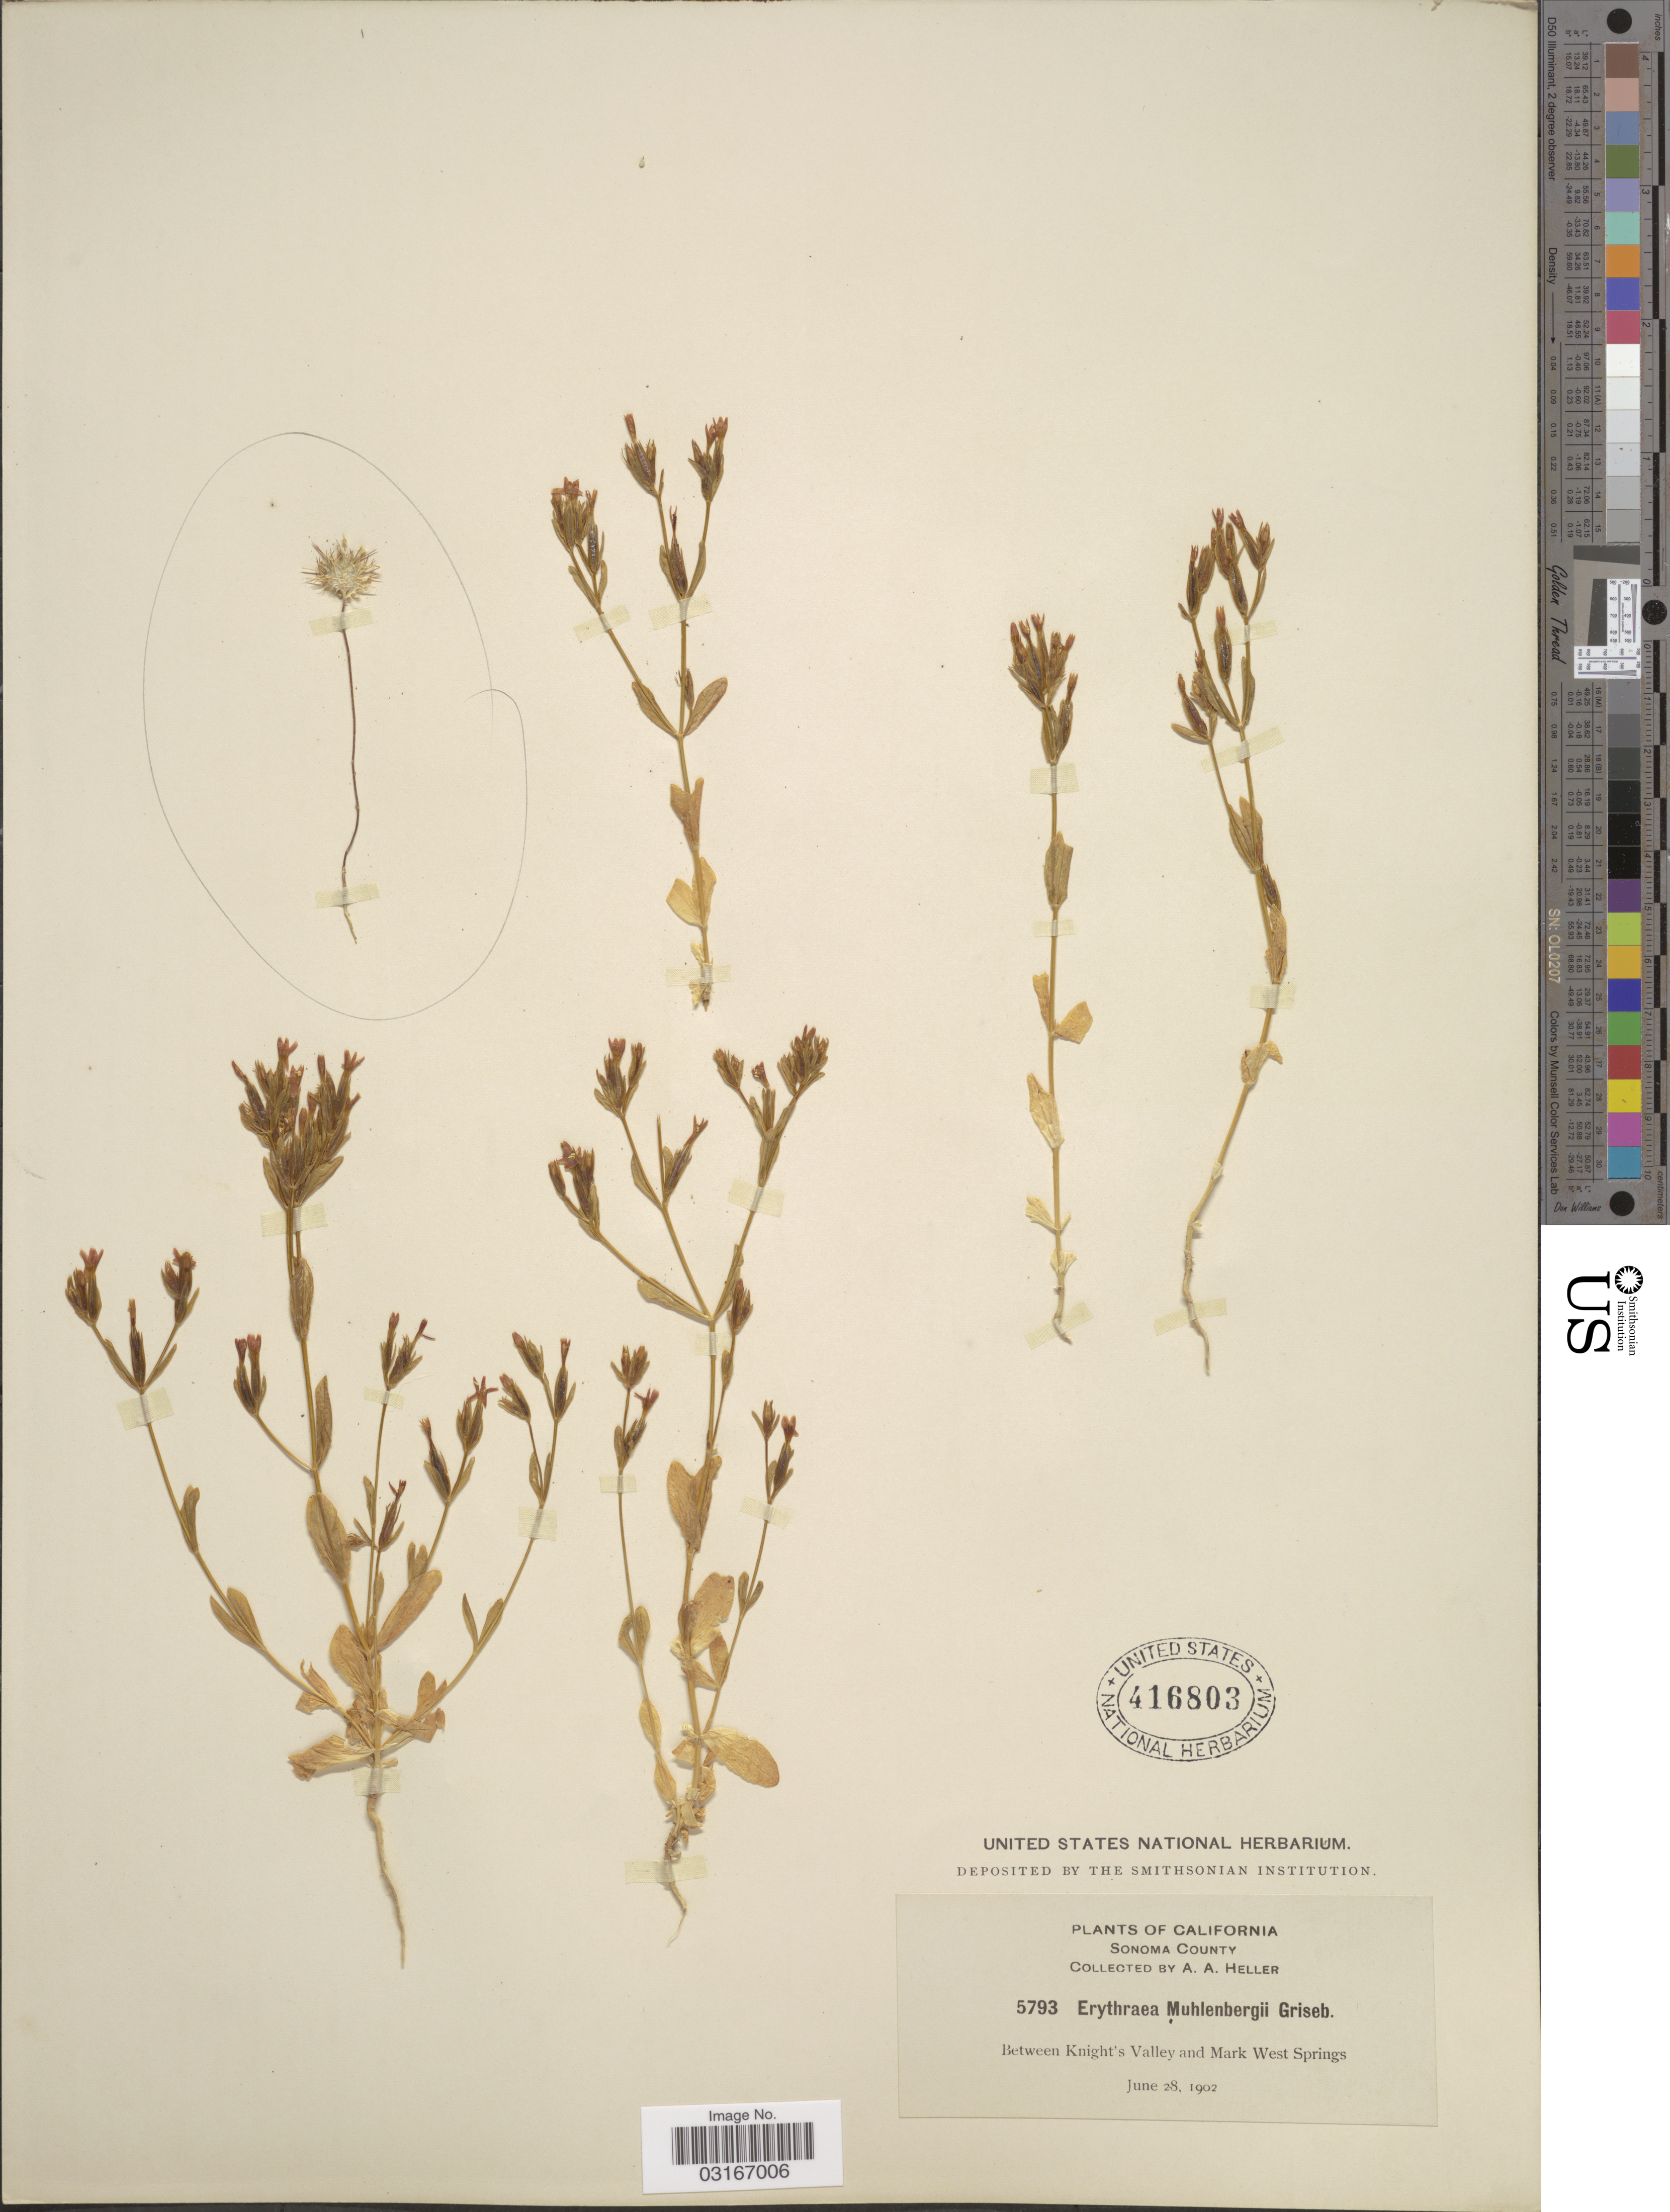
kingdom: Plantae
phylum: Tracheophyta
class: Magnoliopsida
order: Gentianales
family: Gentianaceae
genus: Centaurium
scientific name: Centaurium muehlenbergii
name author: (Griseb.) W. Wight ex Piper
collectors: A. A. Heller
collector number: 5793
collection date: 1902-06-28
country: United States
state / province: California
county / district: Sonoma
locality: Sonoma County, Between Knight's Valley and Mark West Springs.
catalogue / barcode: US 416803